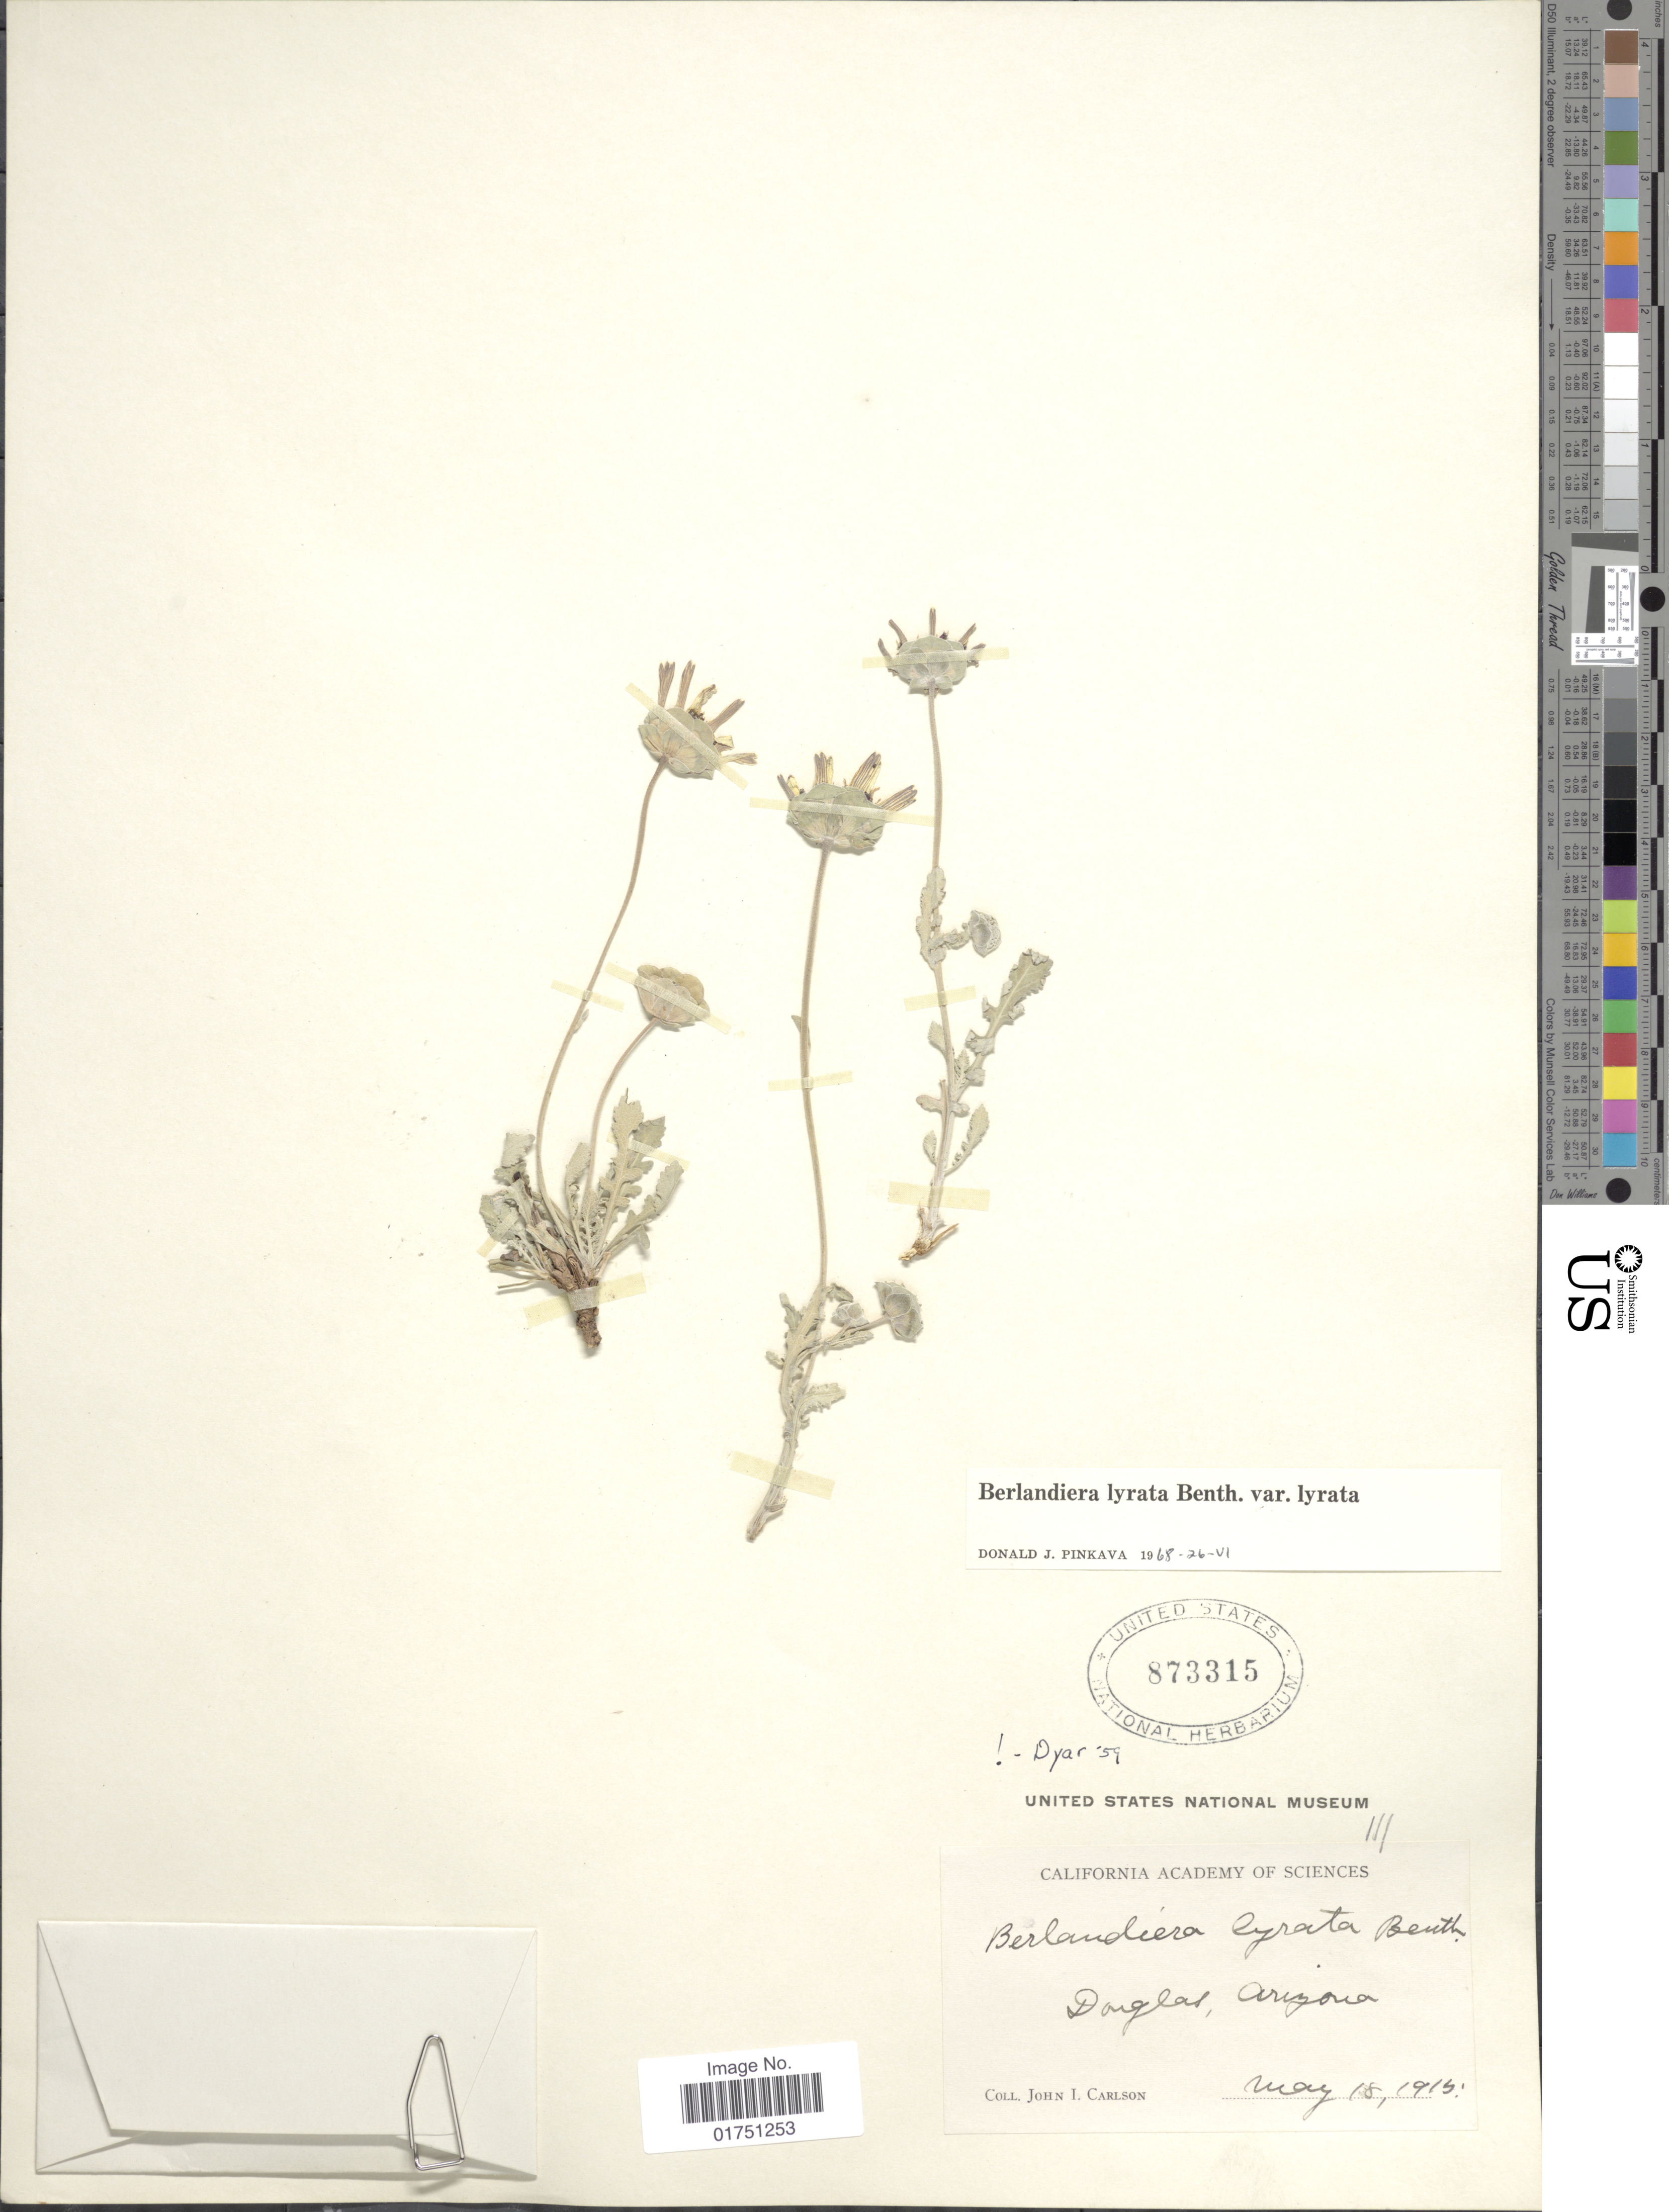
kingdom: Plantae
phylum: Tracheophyta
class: Magnoliopsida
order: Asterales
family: Asteraceae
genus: Berlandiera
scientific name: Berlandiera lyrata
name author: Benth.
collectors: J. Carlson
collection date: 1915-05-18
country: United States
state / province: Arizona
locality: Douglas, Arizona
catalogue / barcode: US 873315